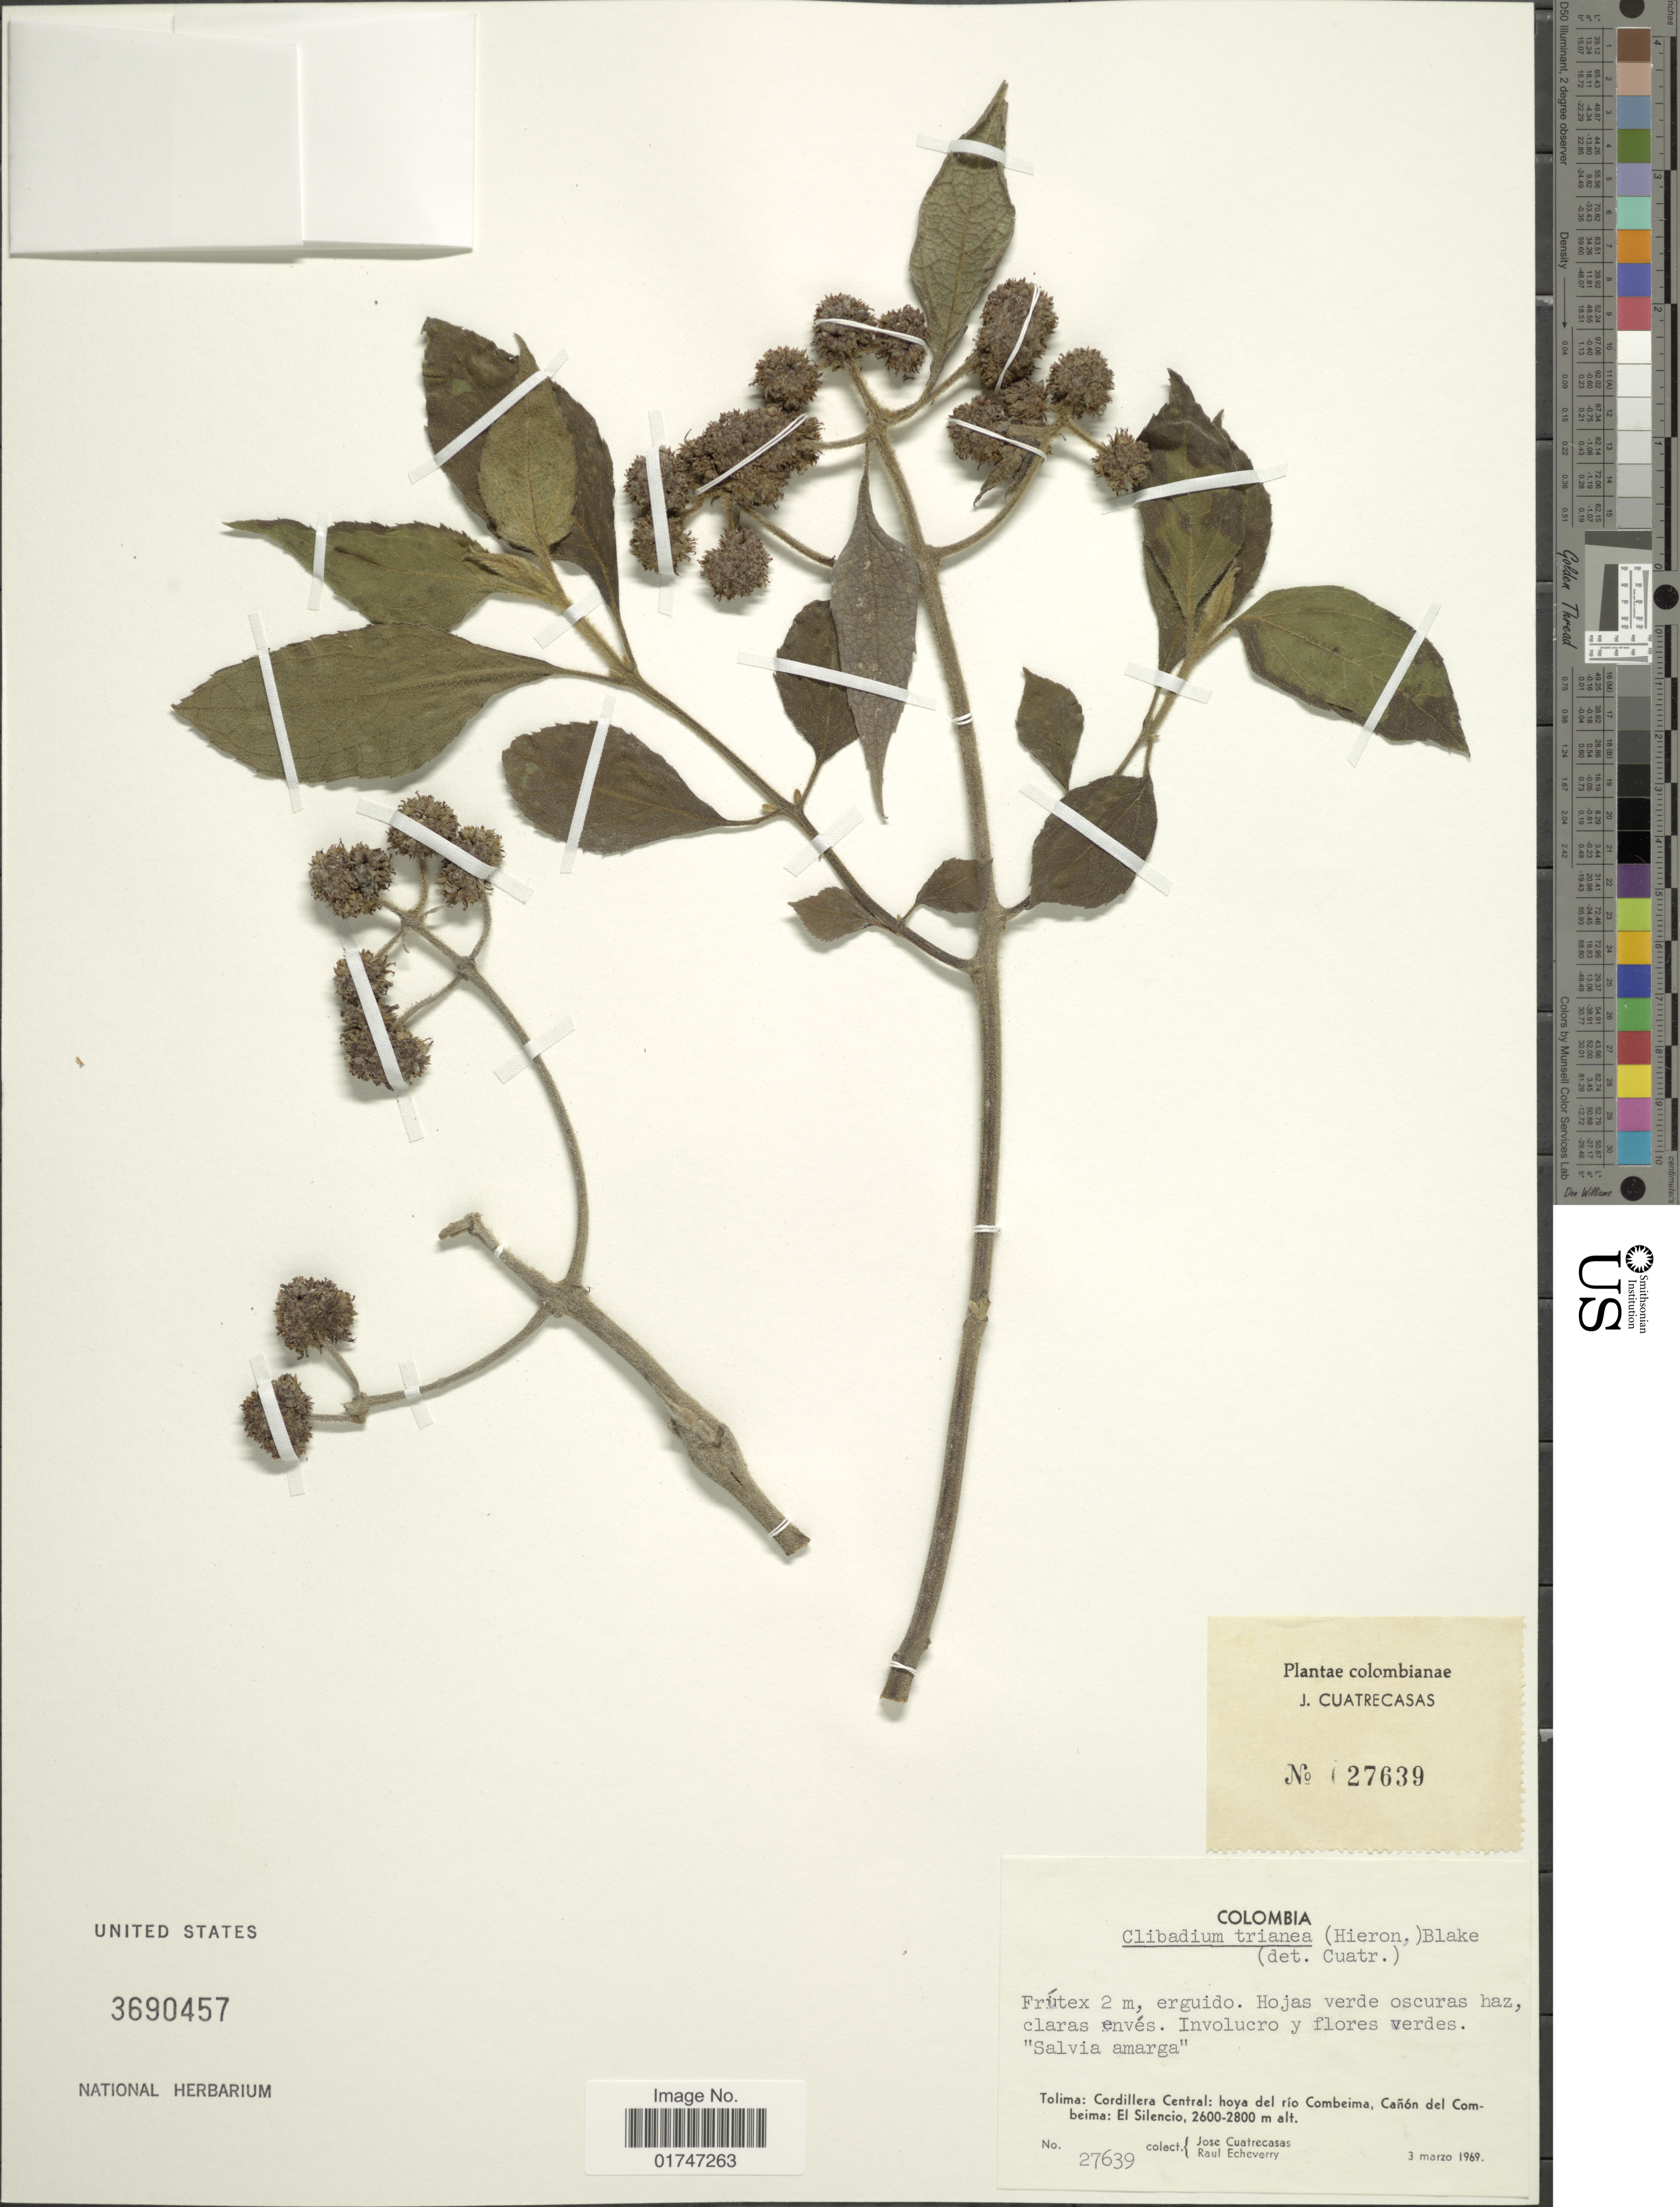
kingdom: Plantae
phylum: Tracheophyta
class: Magnoliopsida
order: Asterales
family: Asteraceae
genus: Clibadium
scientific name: Clibadium trianae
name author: (Hieron.) S.F. Blake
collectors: J. Cuatrecasas & R. Echeverry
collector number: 27639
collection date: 1969-03-03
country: Colombia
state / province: Tolima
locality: Cordillera Central: hoya del río Combeima, Cañón del Combeima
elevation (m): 2600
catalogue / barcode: US 3690457